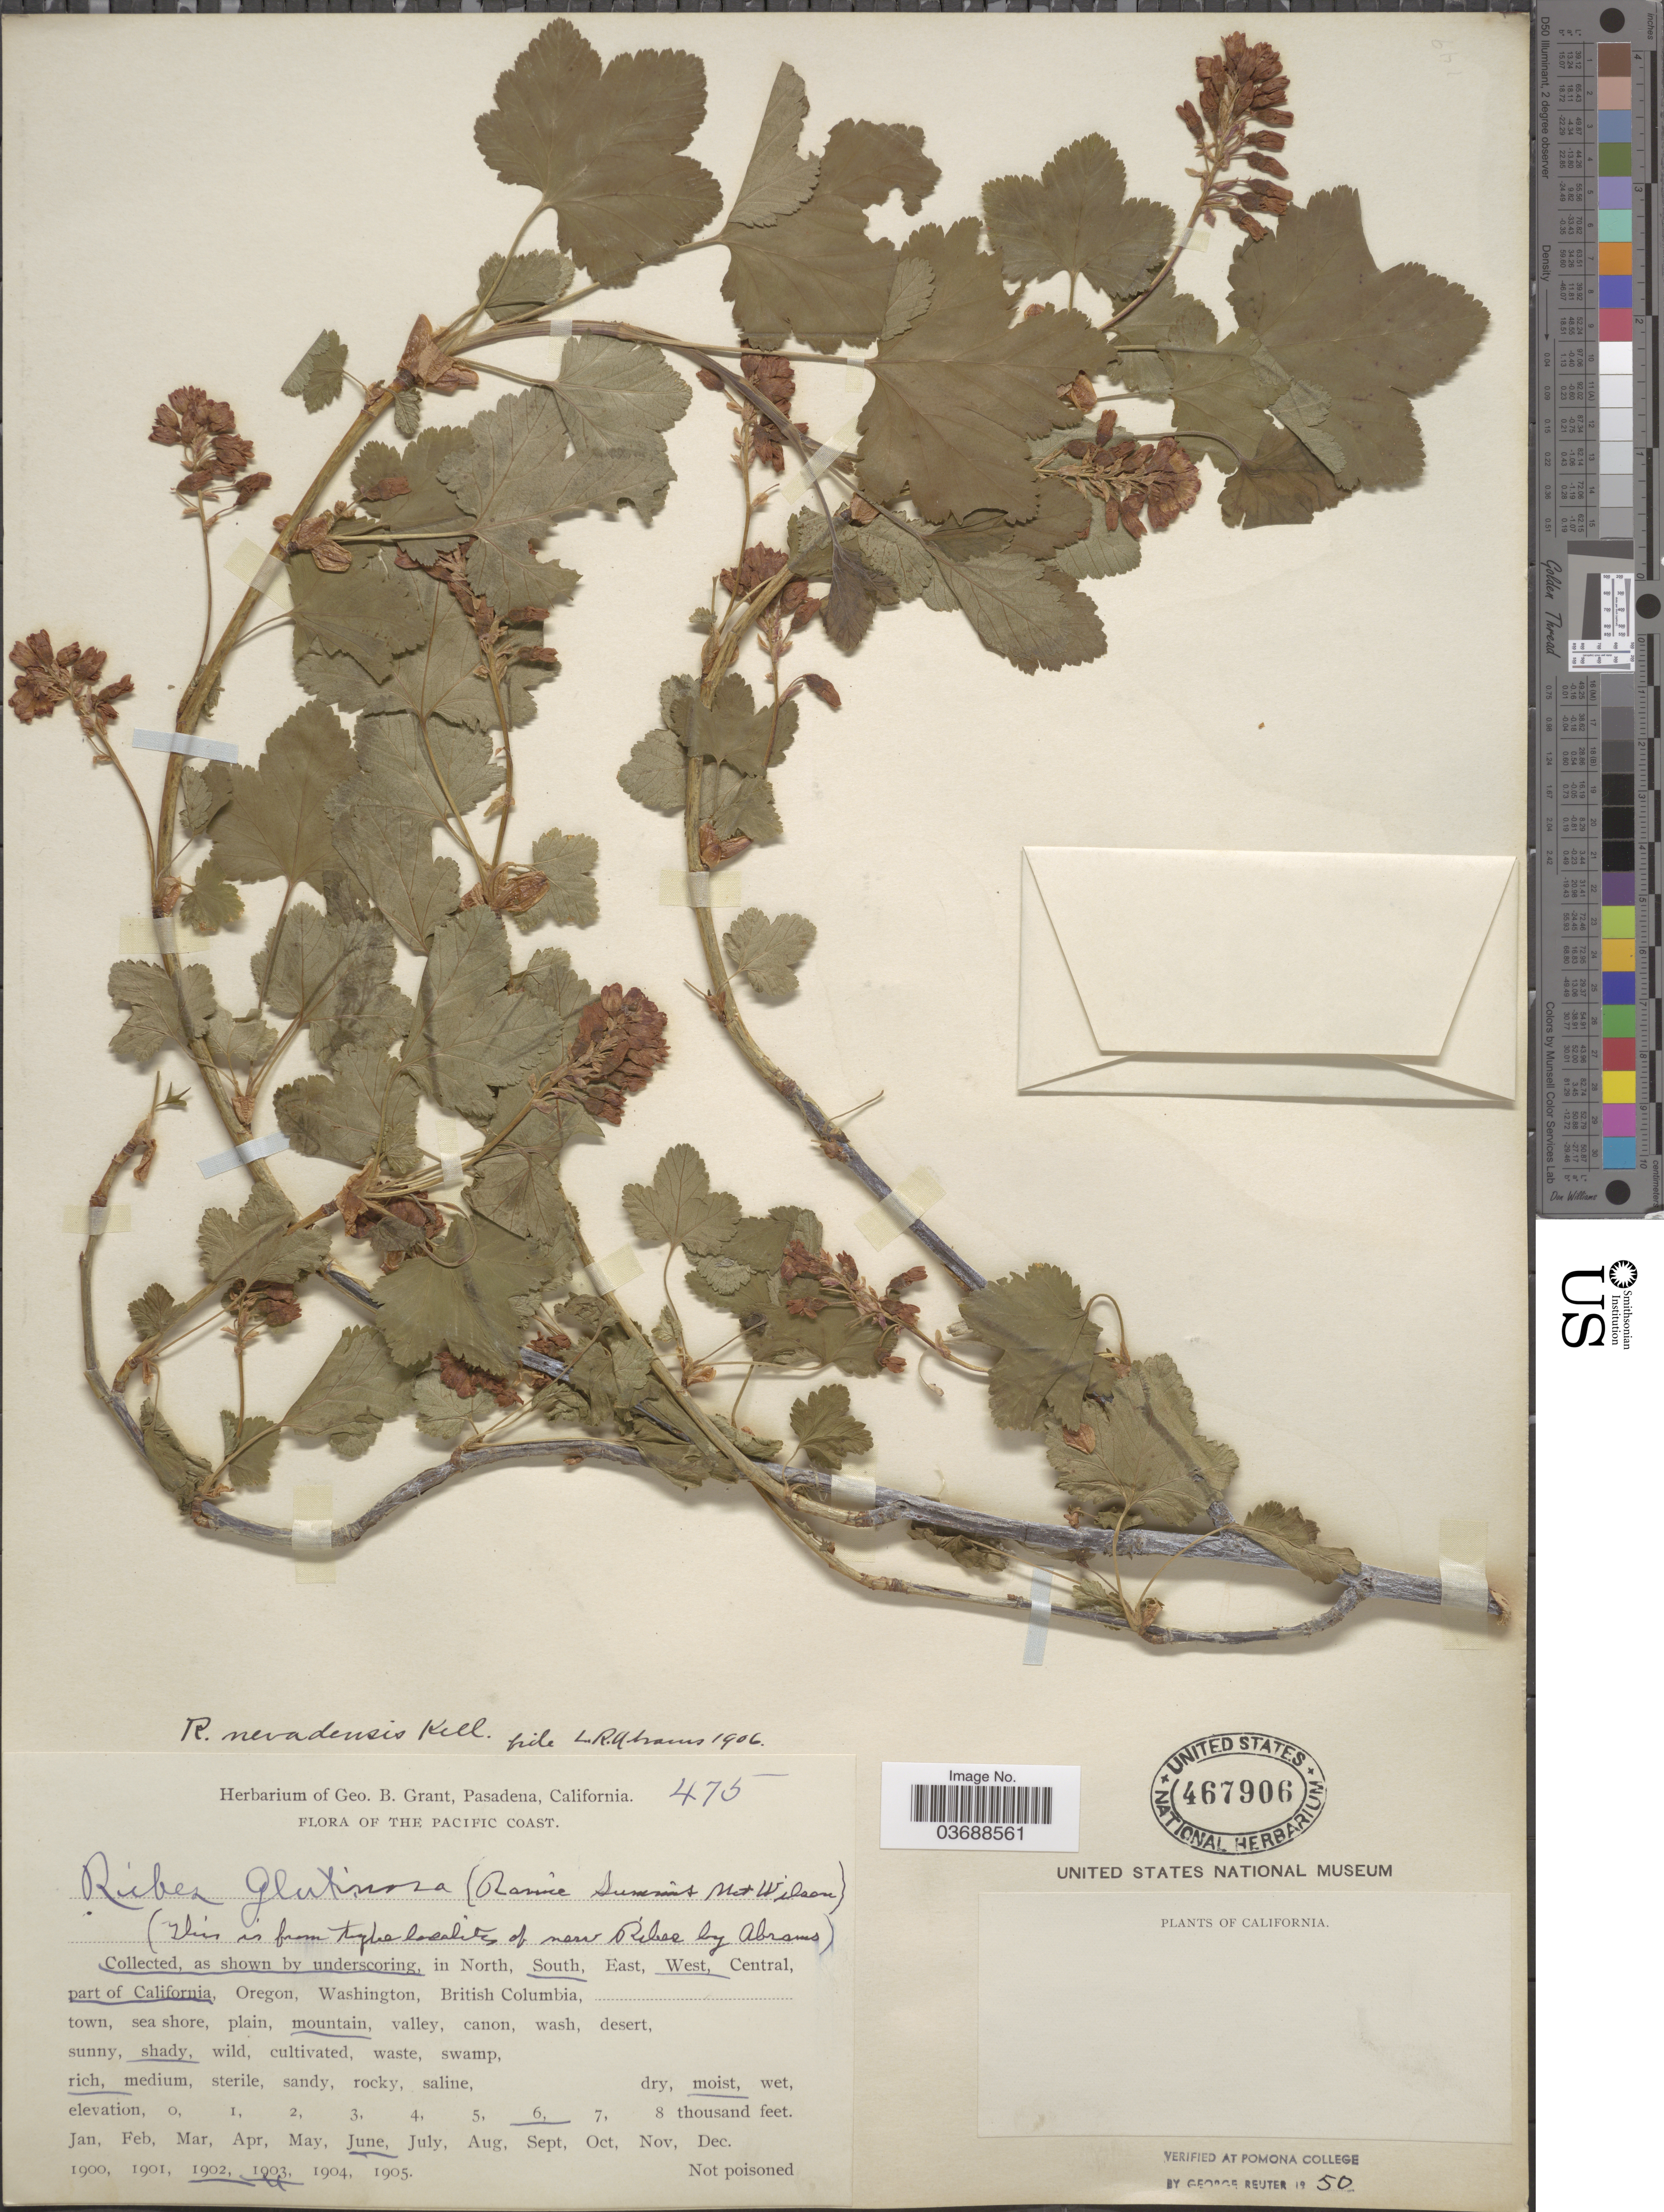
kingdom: Plantae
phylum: Tracheophyta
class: Magnoliopsida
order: Saxifragales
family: Grossulariaceae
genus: Ribes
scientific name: Ribes nevadense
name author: Kellogg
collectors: ex herb. Geo. B. Grant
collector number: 475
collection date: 1902-06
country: United States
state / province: California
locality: In South, West, part of California.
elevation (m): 1829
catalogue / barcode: US 467906